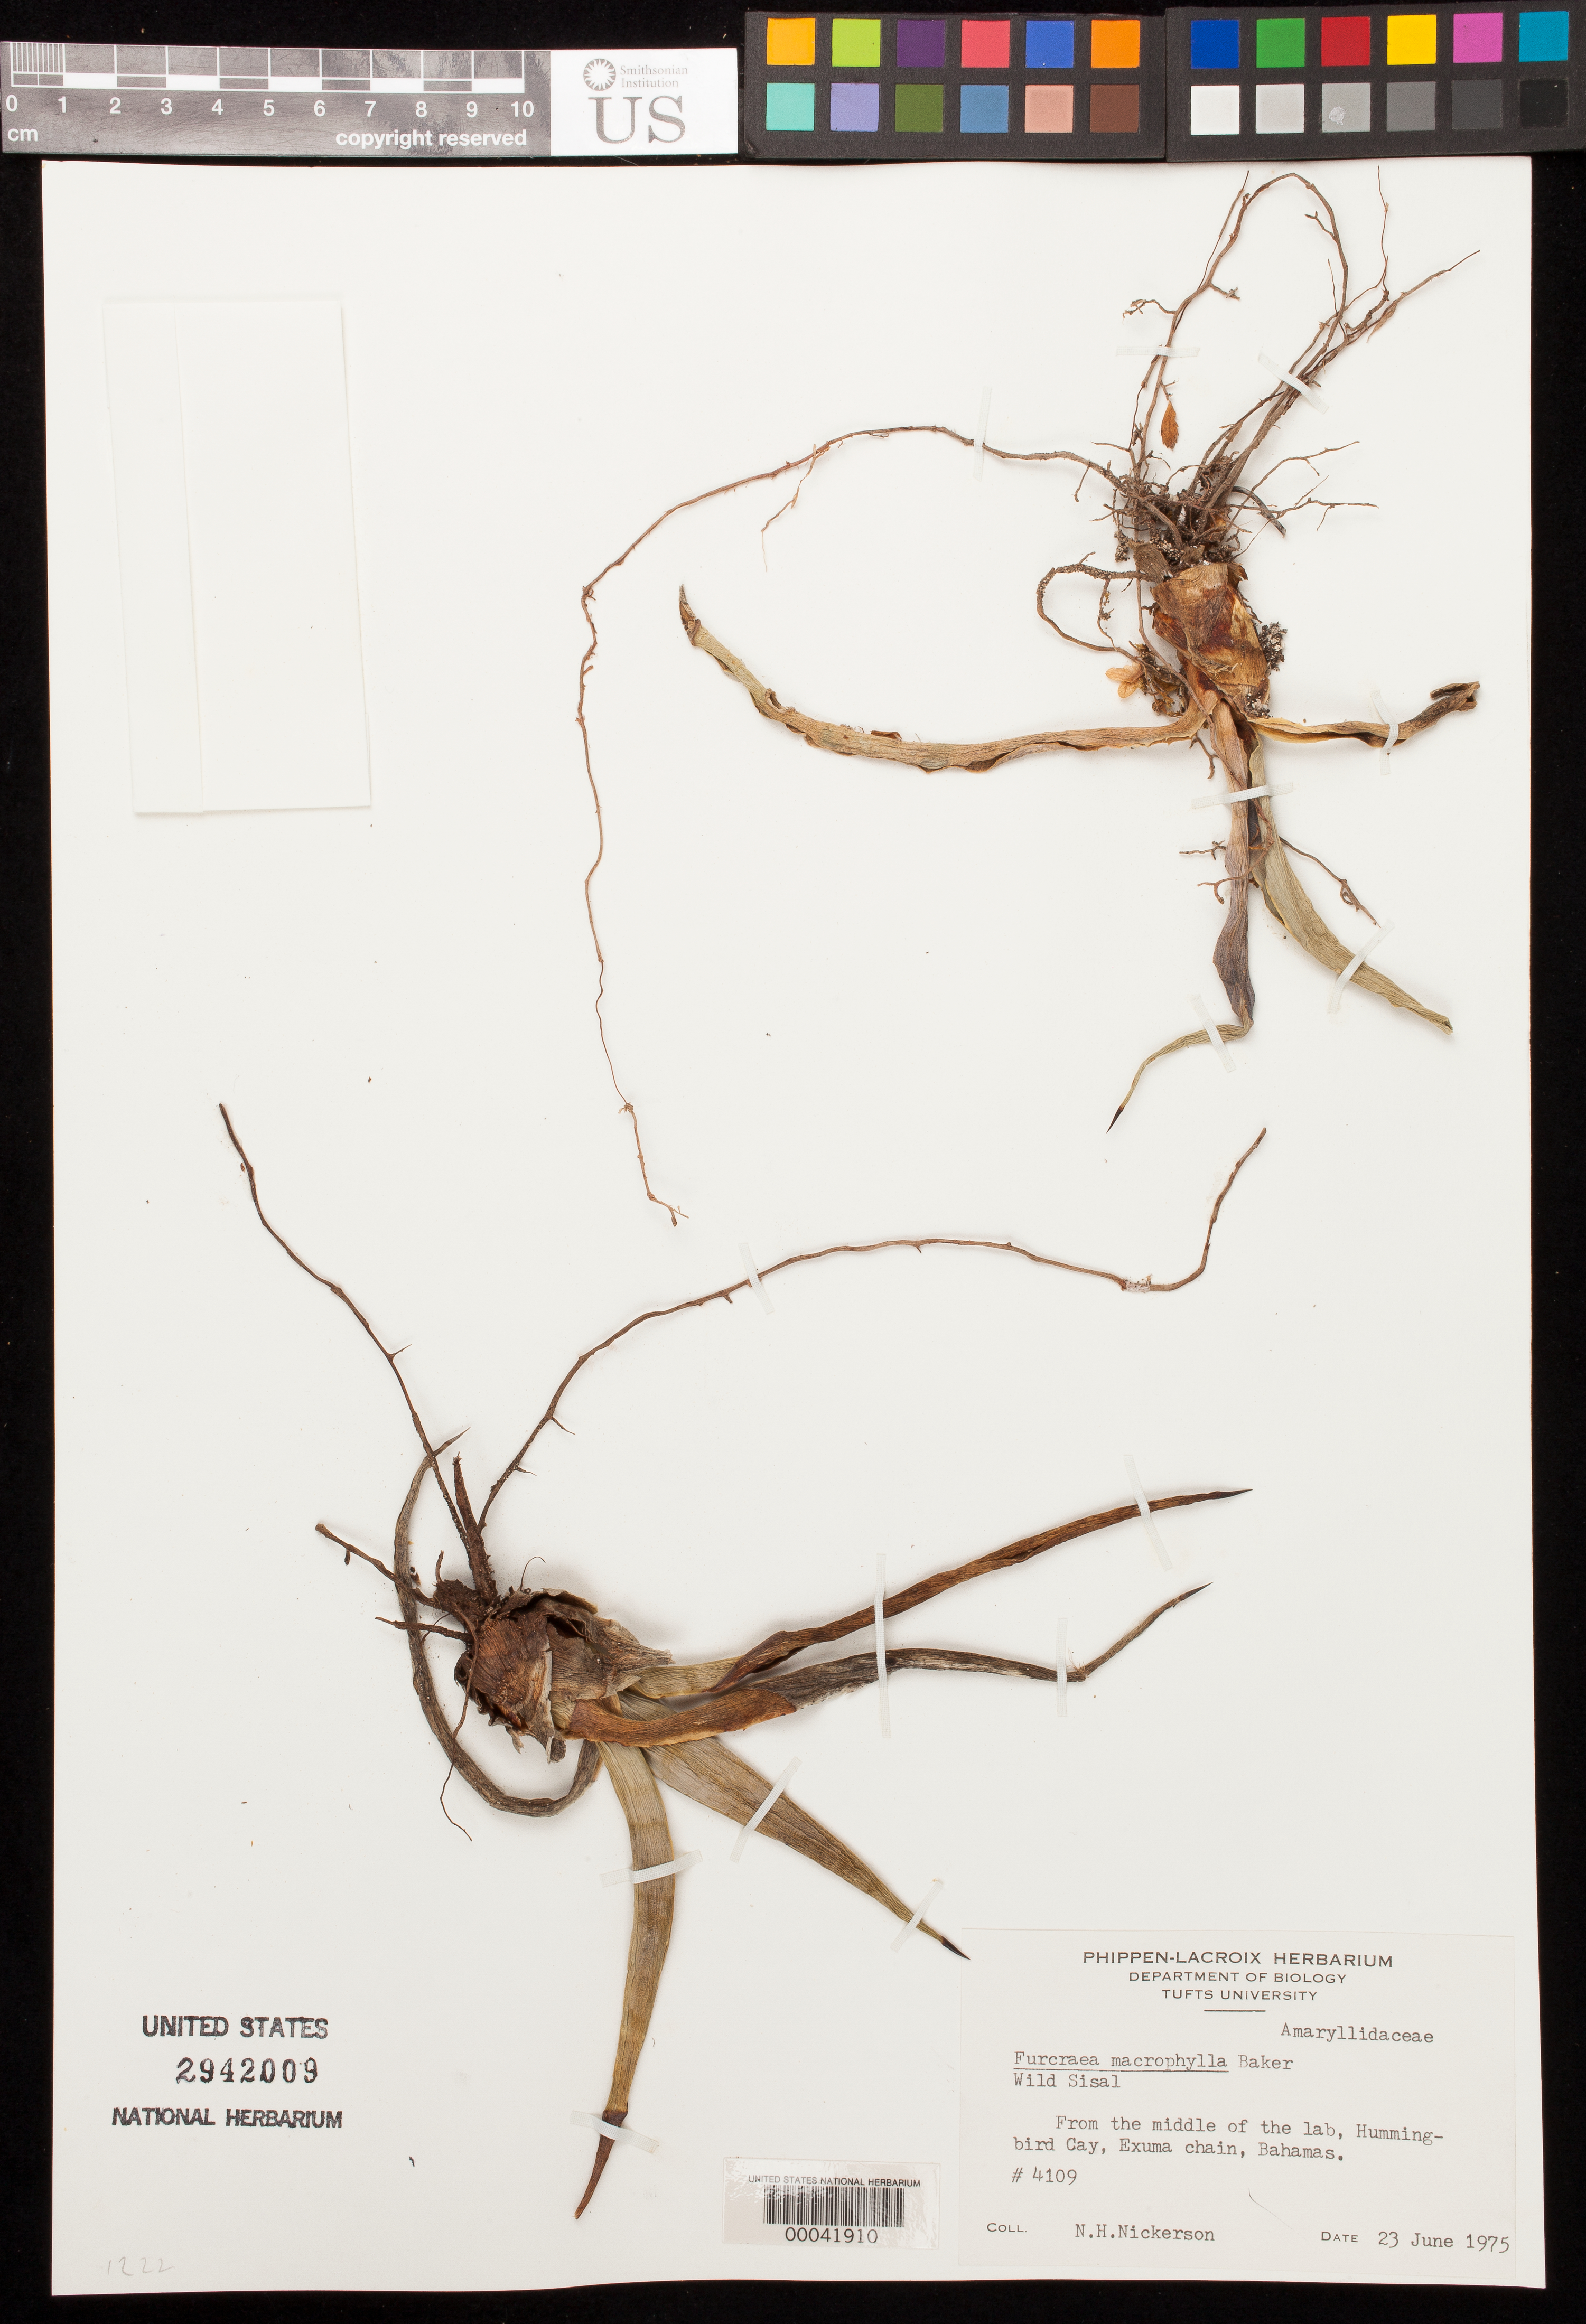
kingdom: Plantae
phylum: Tracheophyta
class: Liliopsida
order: Asparagales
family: Asparagaceae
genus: Furcraea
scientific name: Furcraea macrophylla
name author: Baker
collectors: N. Nickerson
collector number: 4109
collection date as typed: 23 Jun 1975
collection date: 1975-06-23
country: Bahamas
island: Hummingbird Cay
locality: Hummingbird cay, middle of lab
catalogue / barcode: US 2942009